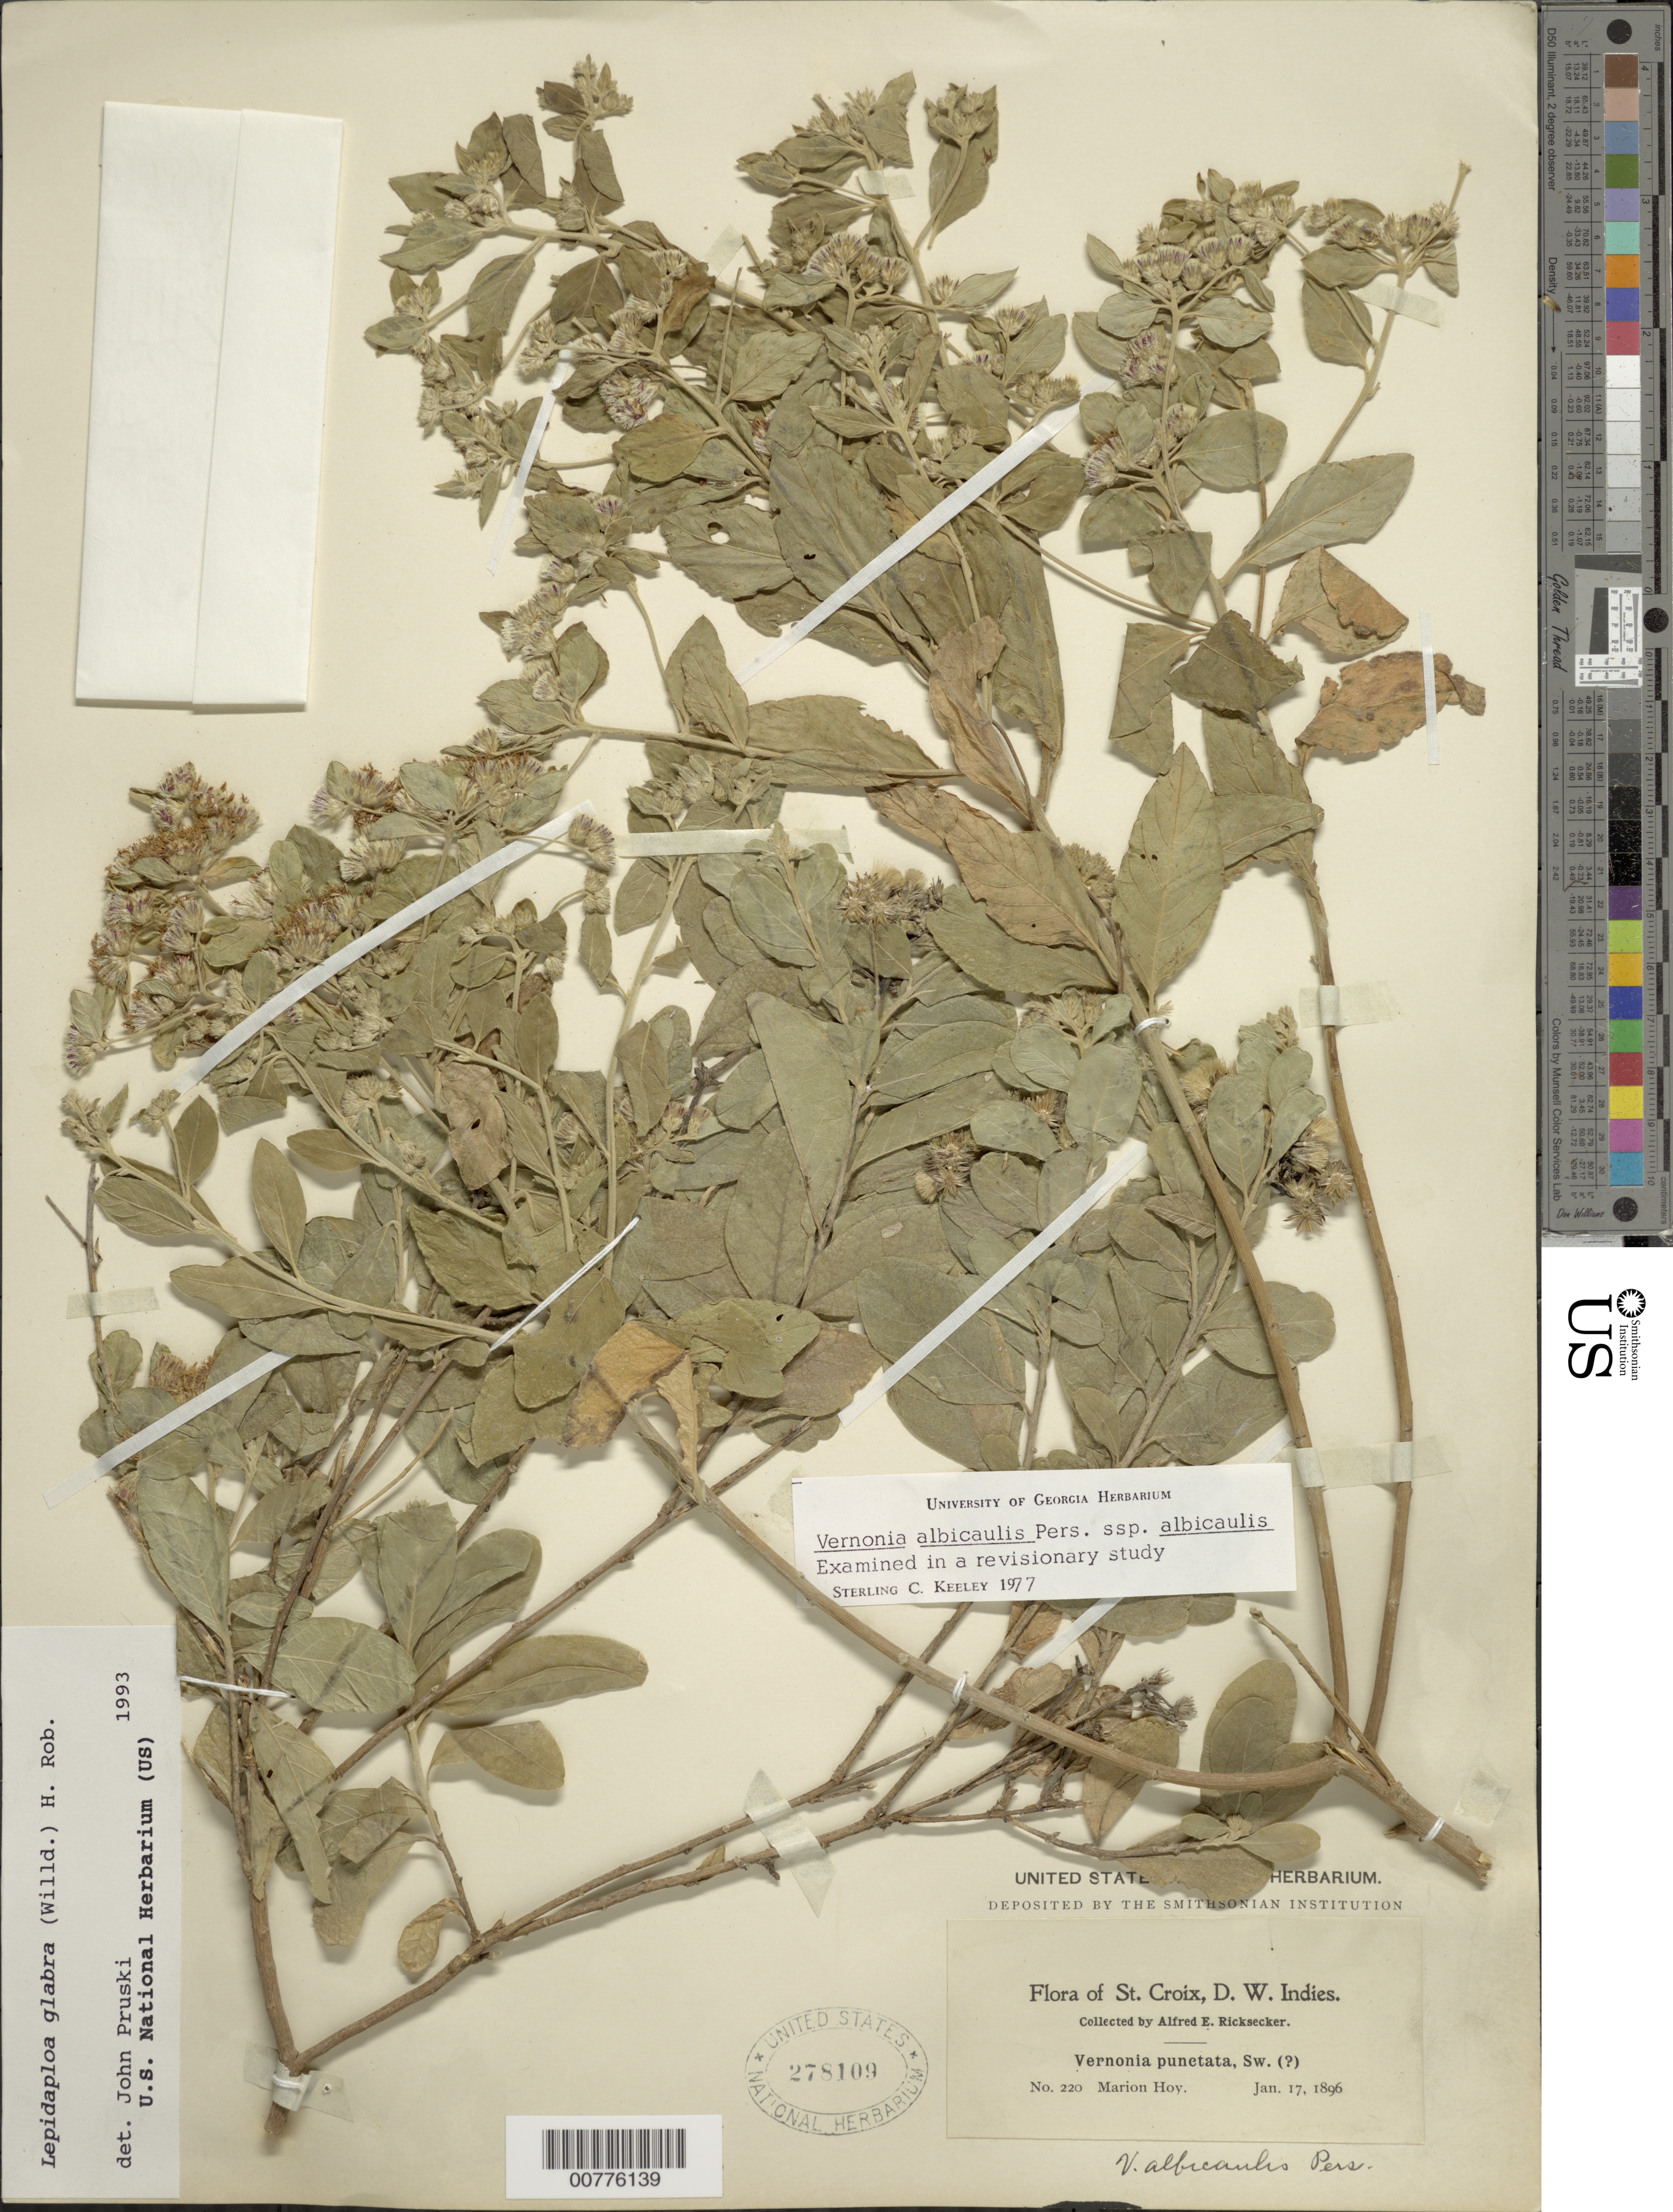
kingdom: Plantae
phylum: Tracheophyta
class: Magnoliopsida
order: Asterales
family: Asteraceae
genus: Lepidaploa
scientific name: Lepidaploa glabra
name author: (Willd.) H. Rob.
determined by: Pruski, J. F.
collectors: A. E. Ricksecker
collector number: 220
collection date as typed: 17 Jan 1896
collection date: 1896-01-17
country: U.S. Virgin Islands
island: St. Croix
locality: Marion Hoy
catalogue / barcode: US 278109